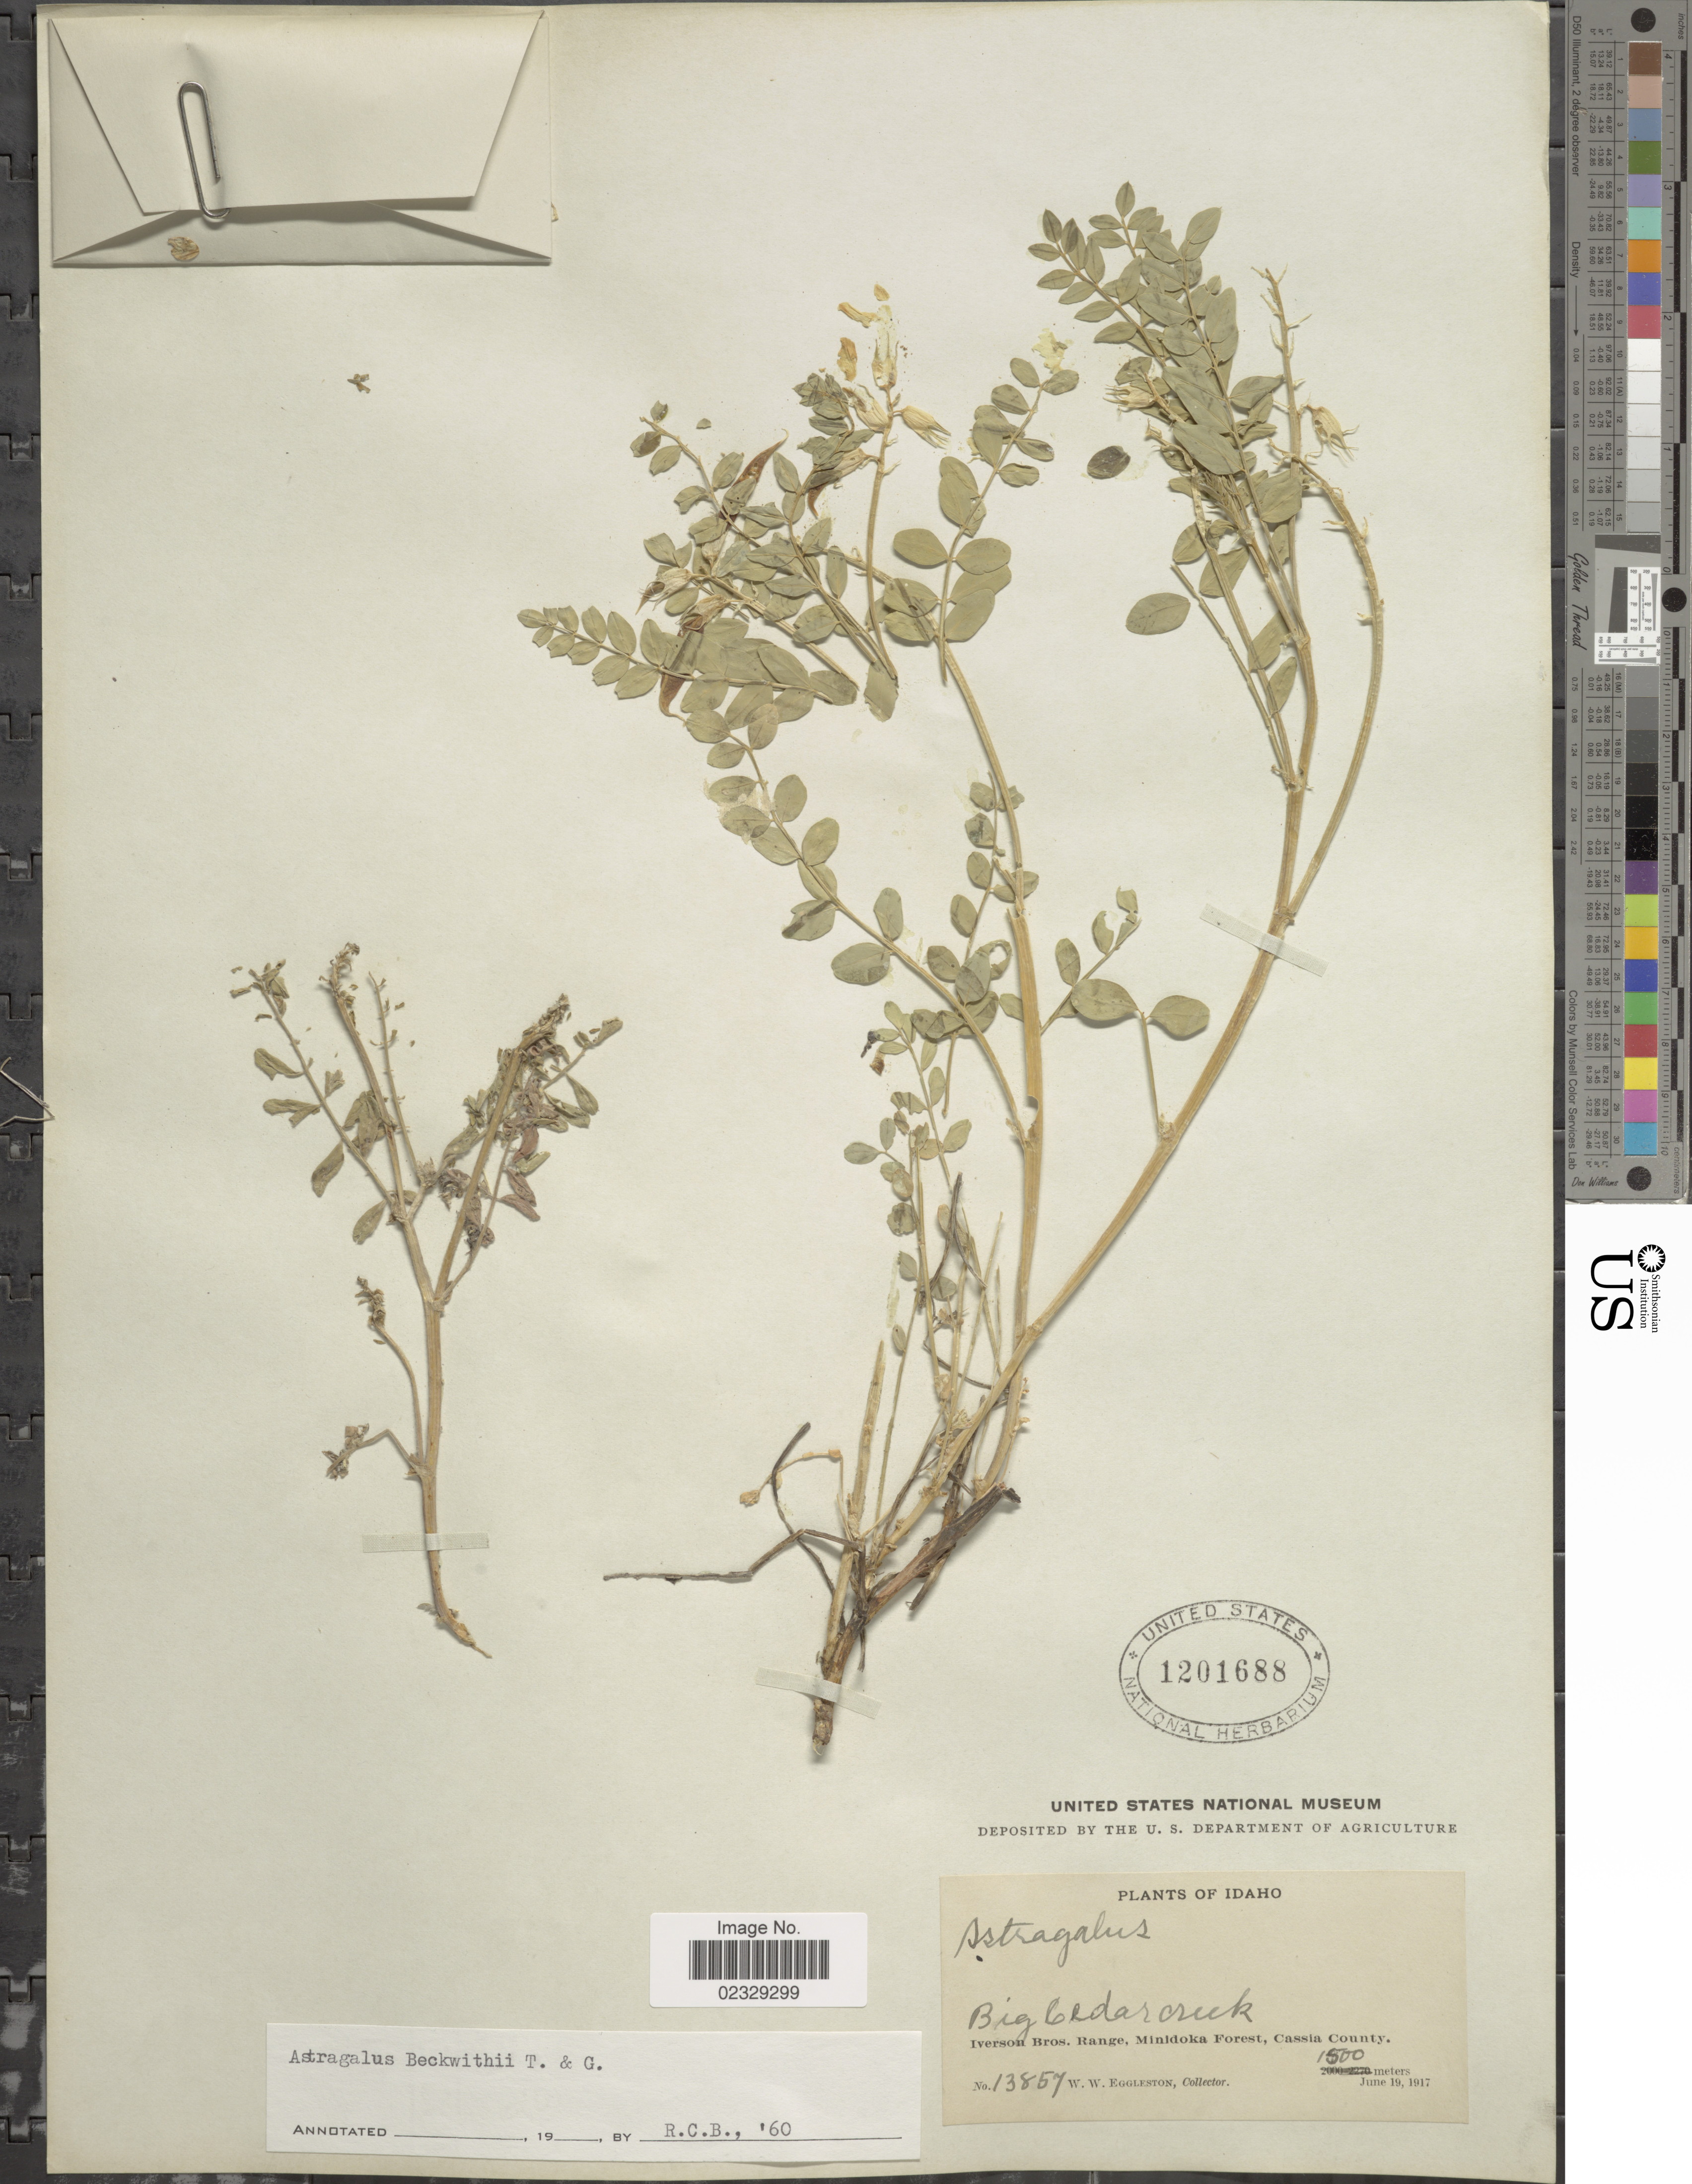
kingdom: Plantae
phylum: Tracheophyta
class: Magnoliopsida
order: Fabales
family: Fabaceae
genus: Astragalus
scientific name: Astragalus beckwithii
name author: Torr. & A. Gray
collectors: W. W. Eggleston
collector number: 13857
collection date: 1917-06-19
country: United States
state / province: Idaho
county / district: Cassia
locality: Big cedar creek, Iverson Bros. Range, Minidoka Forest, Cassia County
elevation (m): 1500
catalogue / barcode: US 1201688